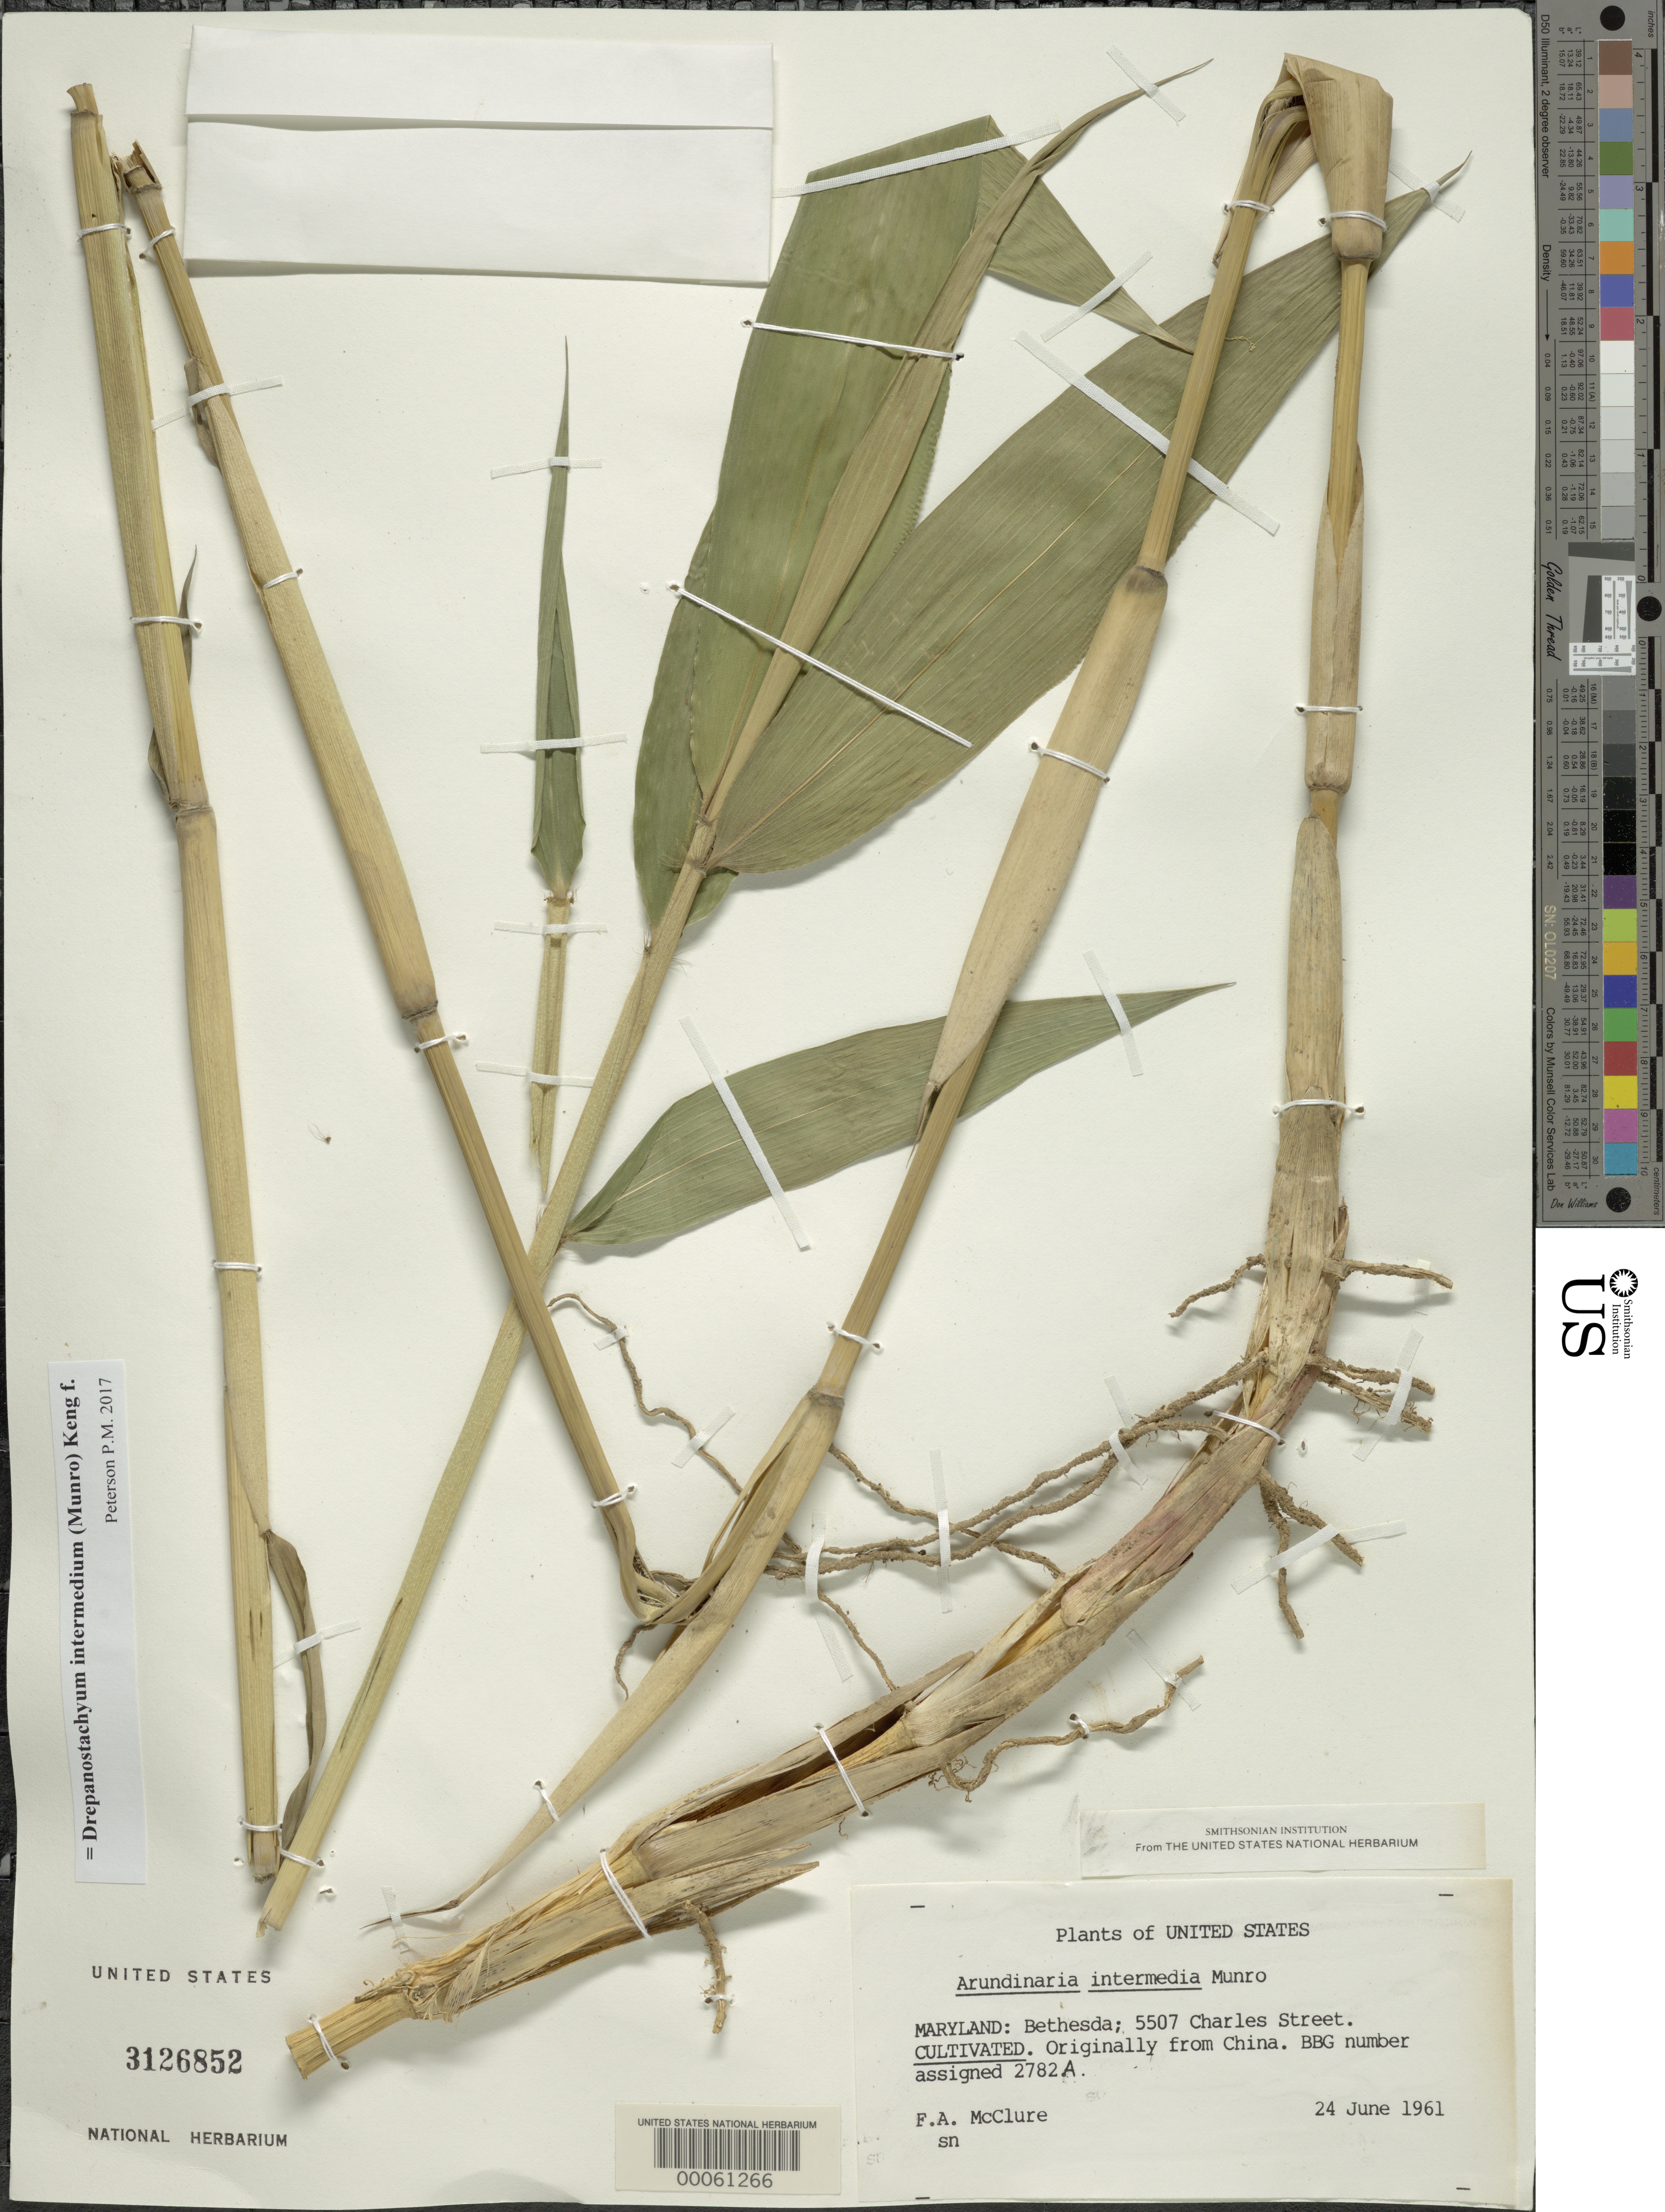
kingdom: Plantae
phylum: Tracheophyta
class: Liliopsida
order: Poales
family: Poaceae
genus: Drepanostachyum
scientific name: Drepanostachyum intermedium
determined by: Poaceae Reorganization Project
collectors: F. A. McClure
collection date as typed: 24 Jun 1961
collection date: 1961-06-24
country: United States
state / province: Maryland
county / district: Montgomery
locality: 5507 Charles Street, Bethesda (McClure's garden)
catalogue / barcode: US 3126852